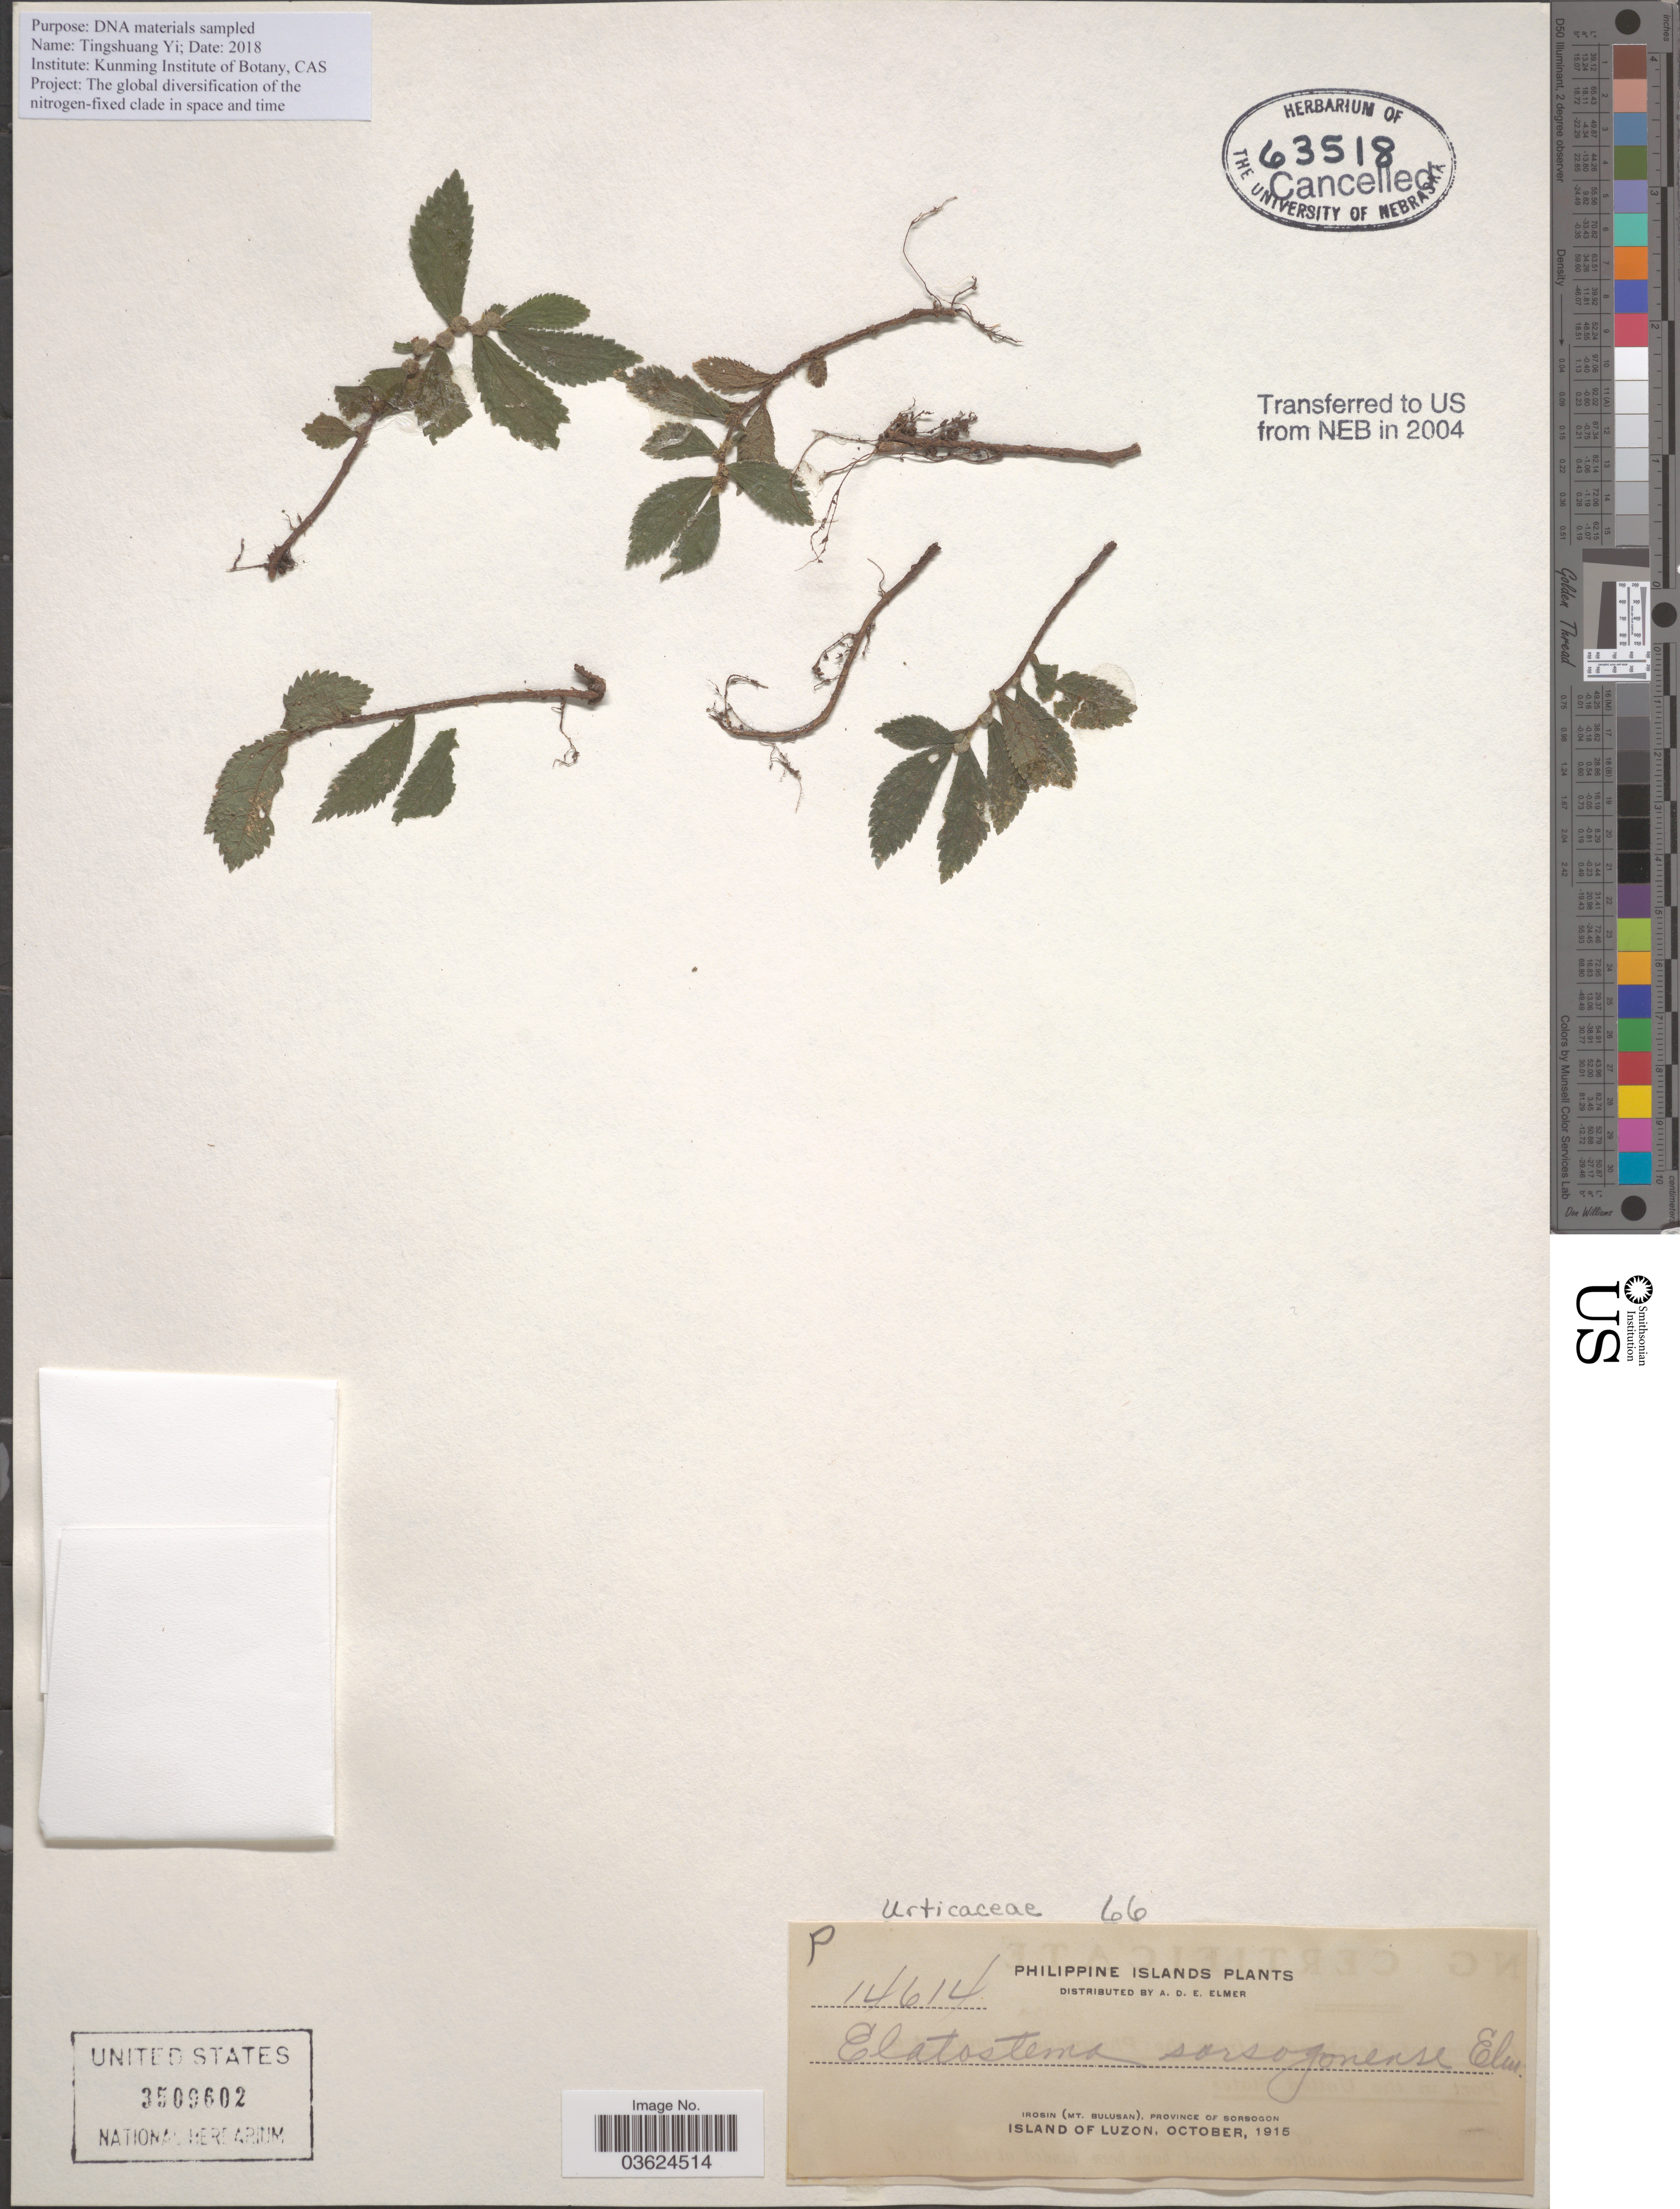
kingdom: Plantae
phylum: Tracheophyta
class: Magnoliopsida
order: Rosales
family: Urticaceae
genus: Elatostema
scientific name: Elatostema sorsogonense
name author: Elmer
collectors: A. D. E. Elmer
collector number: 14614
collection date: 1915-10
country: Philippines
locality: Irosin (Mt. Bulusan), Province of Sorsogon. Island of Luzon.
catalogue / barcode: US 3509602